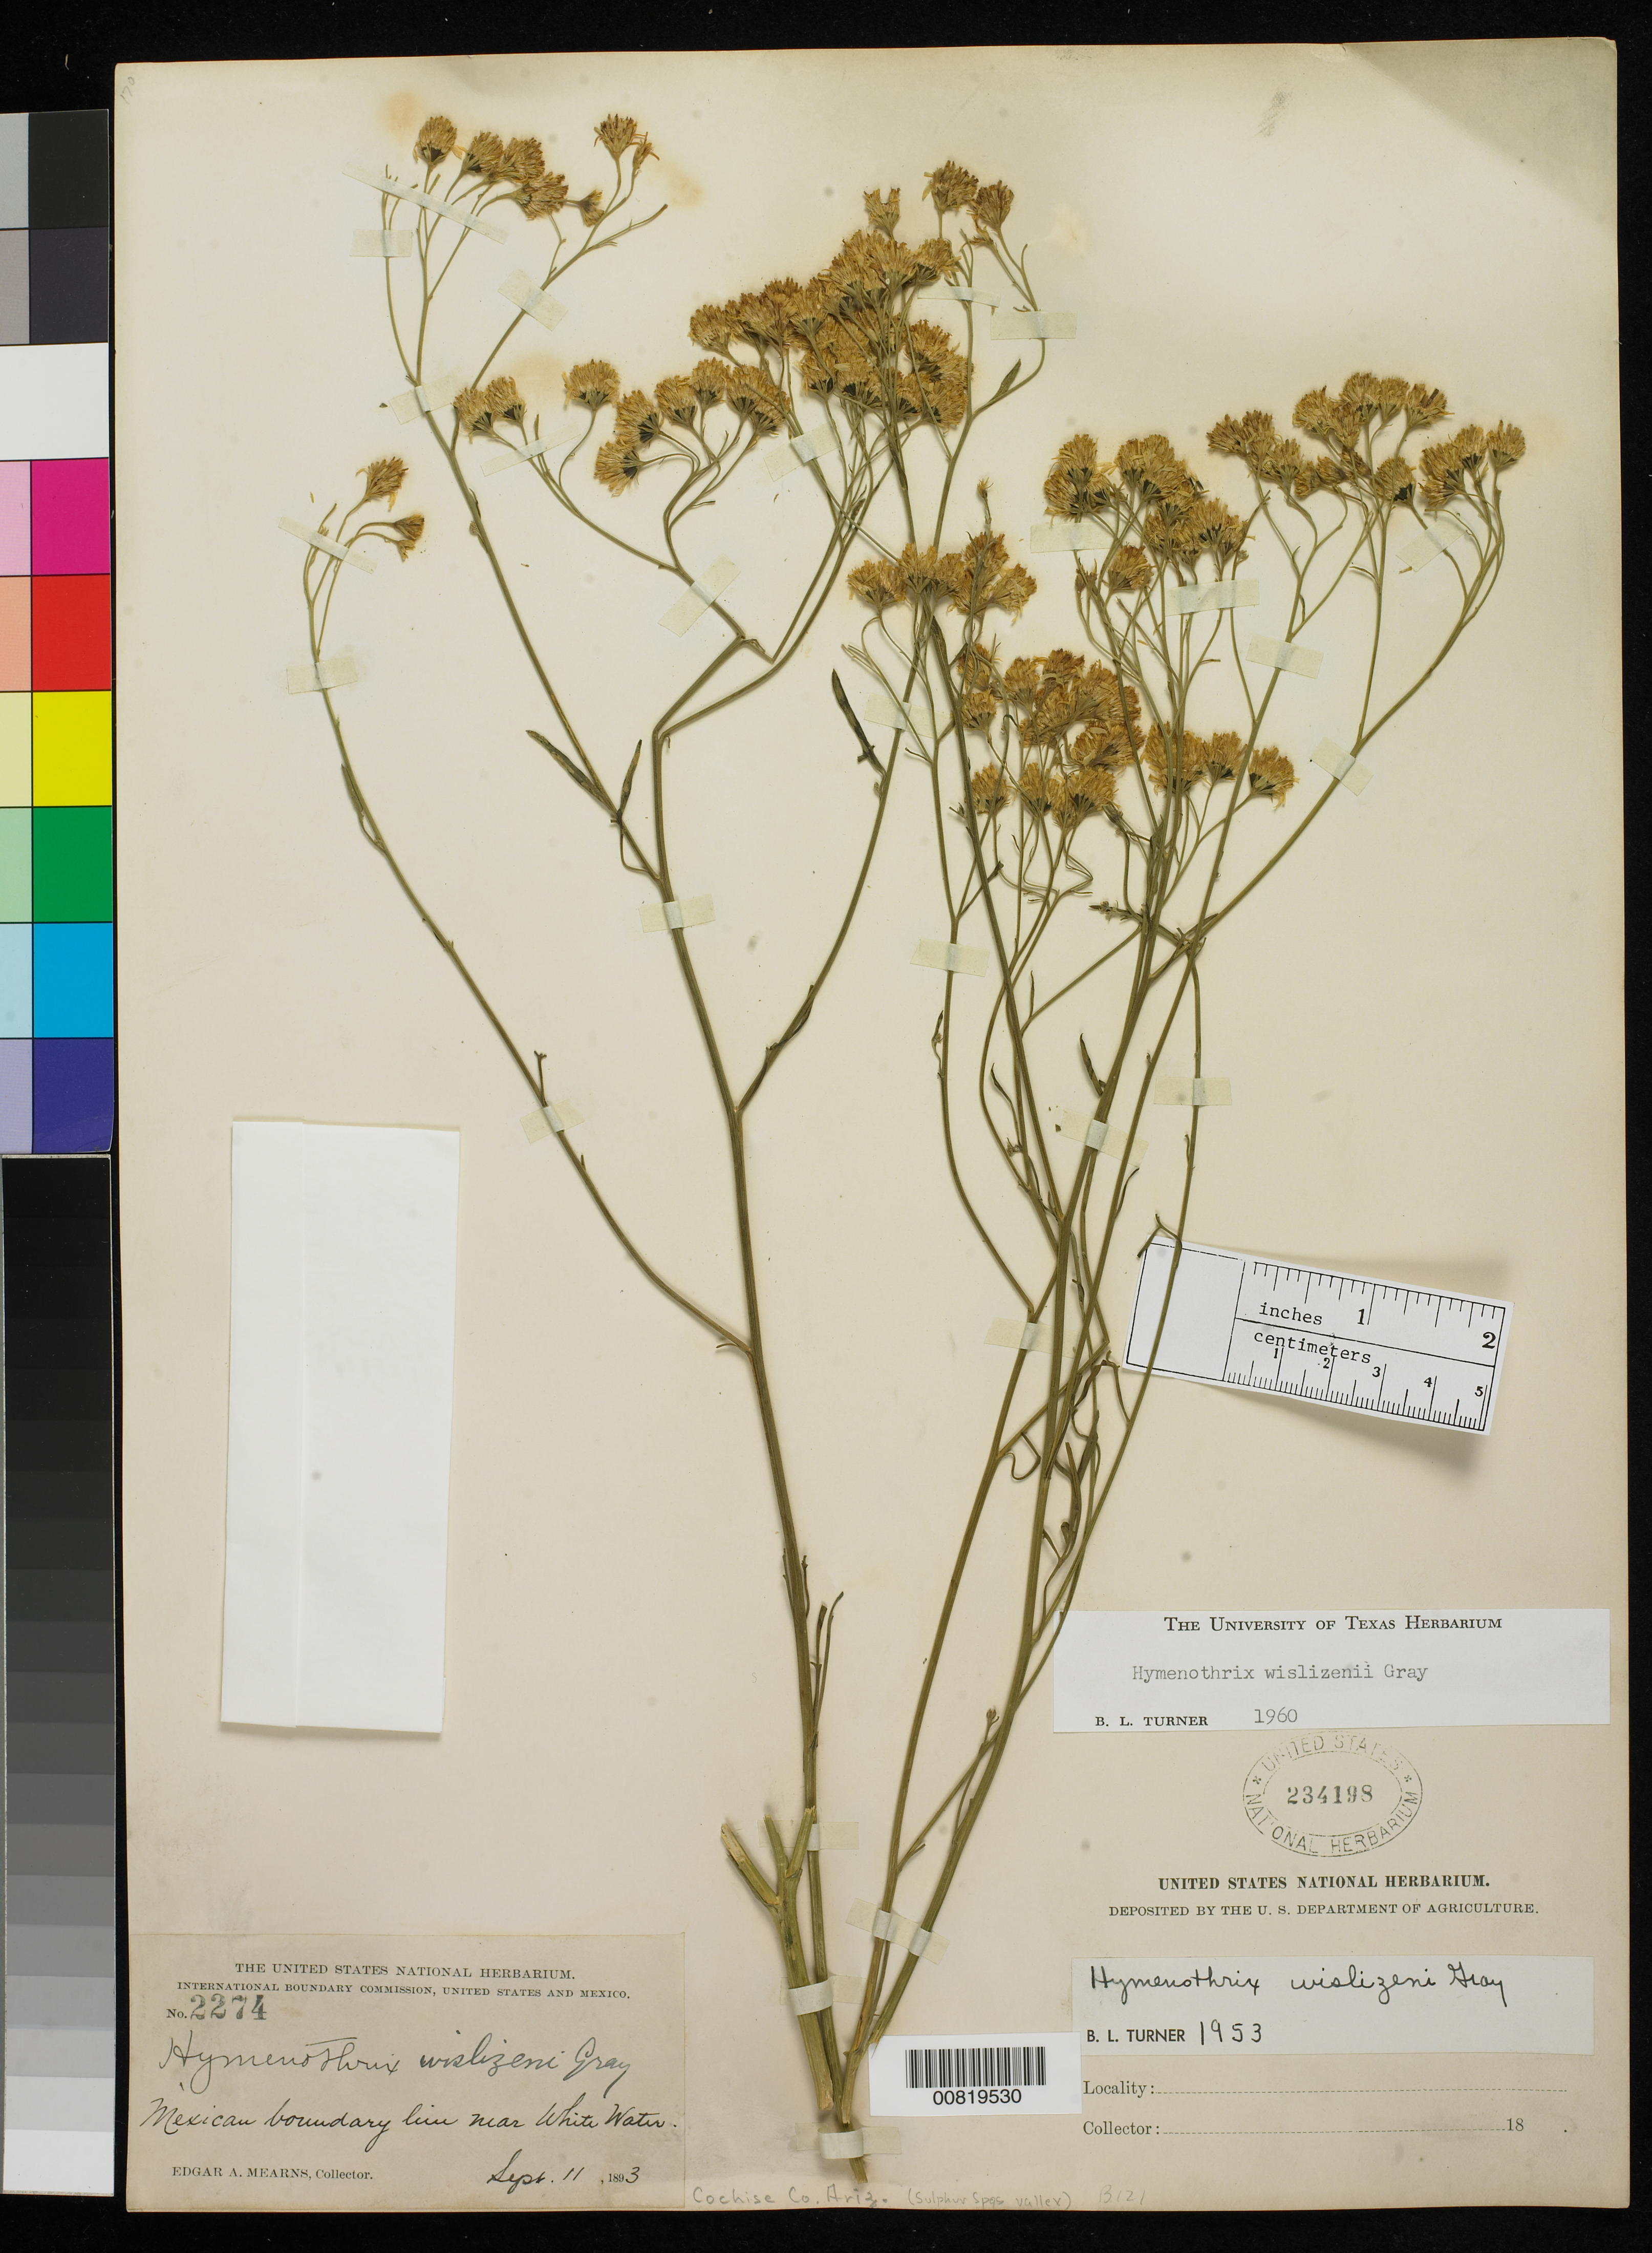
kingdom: Plantae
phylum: Tracheophyta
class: Magnoliopsida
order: Asterales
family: Asteraceae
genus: Hymenothrix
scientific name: Hymenothrix wislizenii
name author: A. Gray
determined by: Turner, B. L.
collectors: E. A. Mearns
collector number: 2274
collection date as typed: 11 Sep 1893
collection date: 1893-09-11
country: United States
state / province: Arizona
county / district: Cochise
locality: Mexican Boundary Line near White Water, (Sulphur Spring Valley).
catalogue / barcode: US 234198